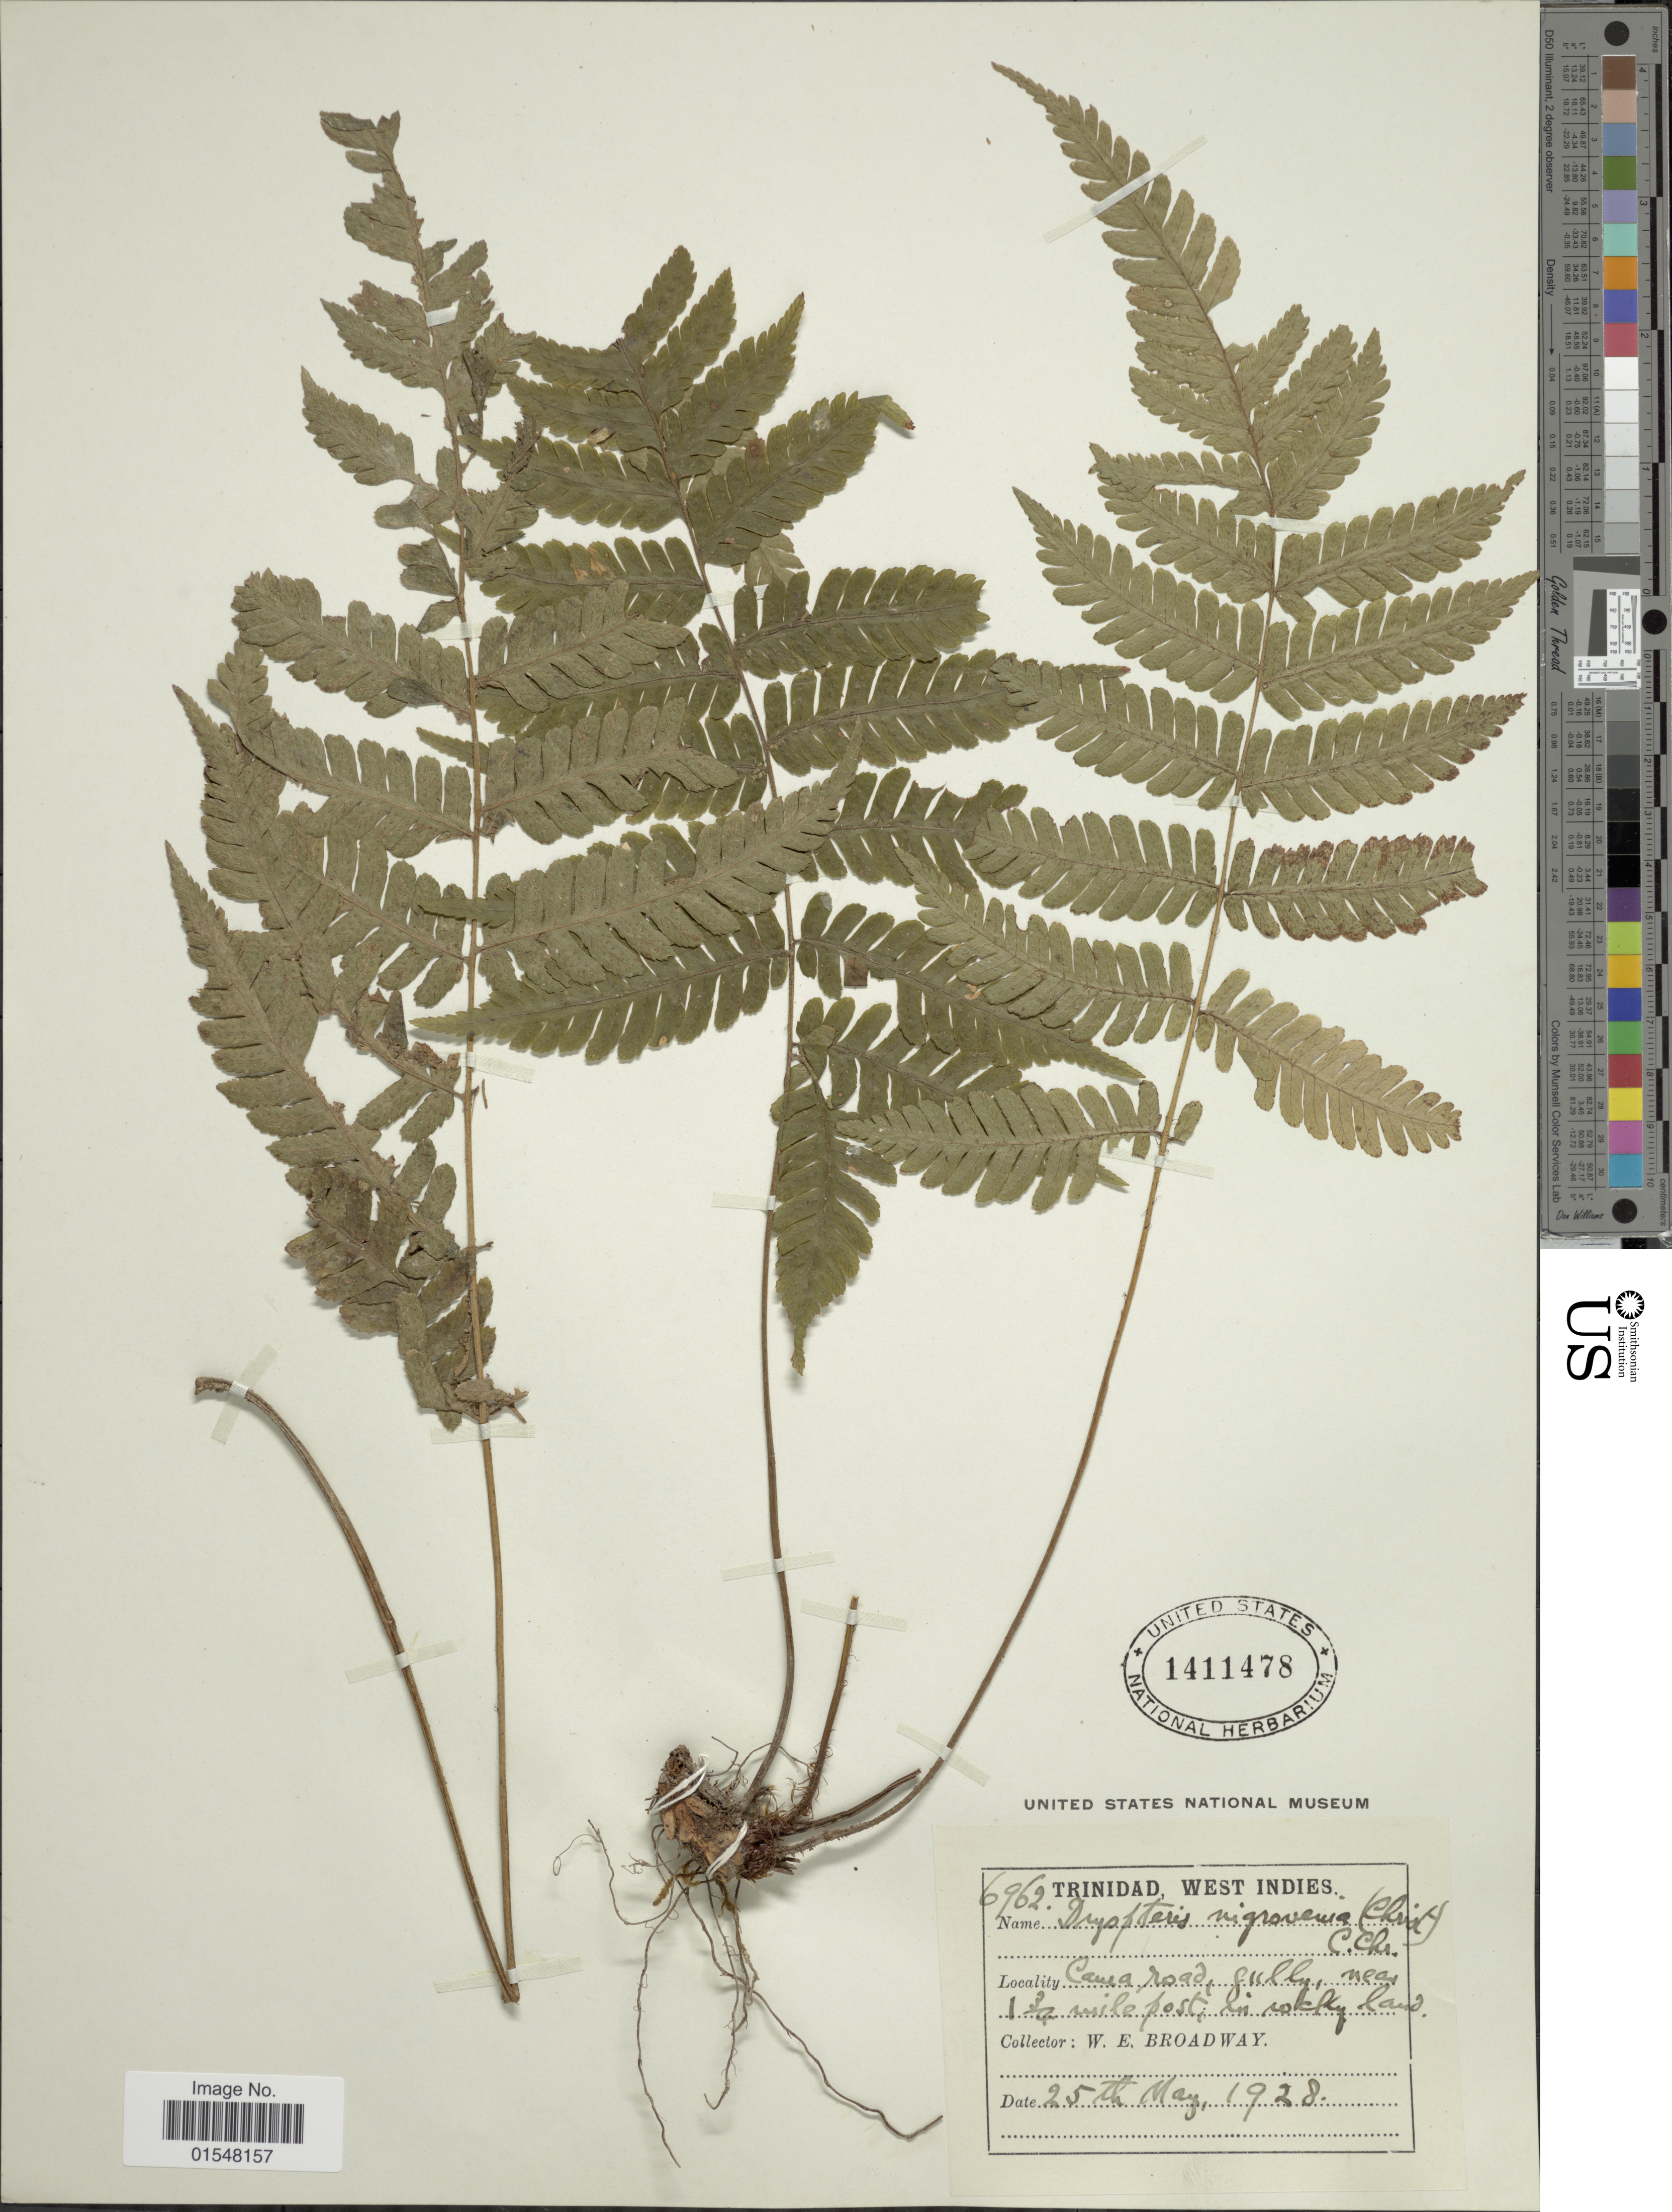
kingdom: Plantae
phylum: Tracheophyta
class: Polypodiopsida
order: Polypodiales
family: Dryopteridaceae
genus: Ctenitis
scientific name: Ctenitis nigrovenia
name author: (Christ) Copel.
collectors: W. E. Broadway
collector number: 6962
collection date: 1928-05-25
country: Trinidad and Tobago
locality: West Indies, Caura road, gully near 1 3/4 mile post, in rocky land.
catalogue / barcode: US 1411478